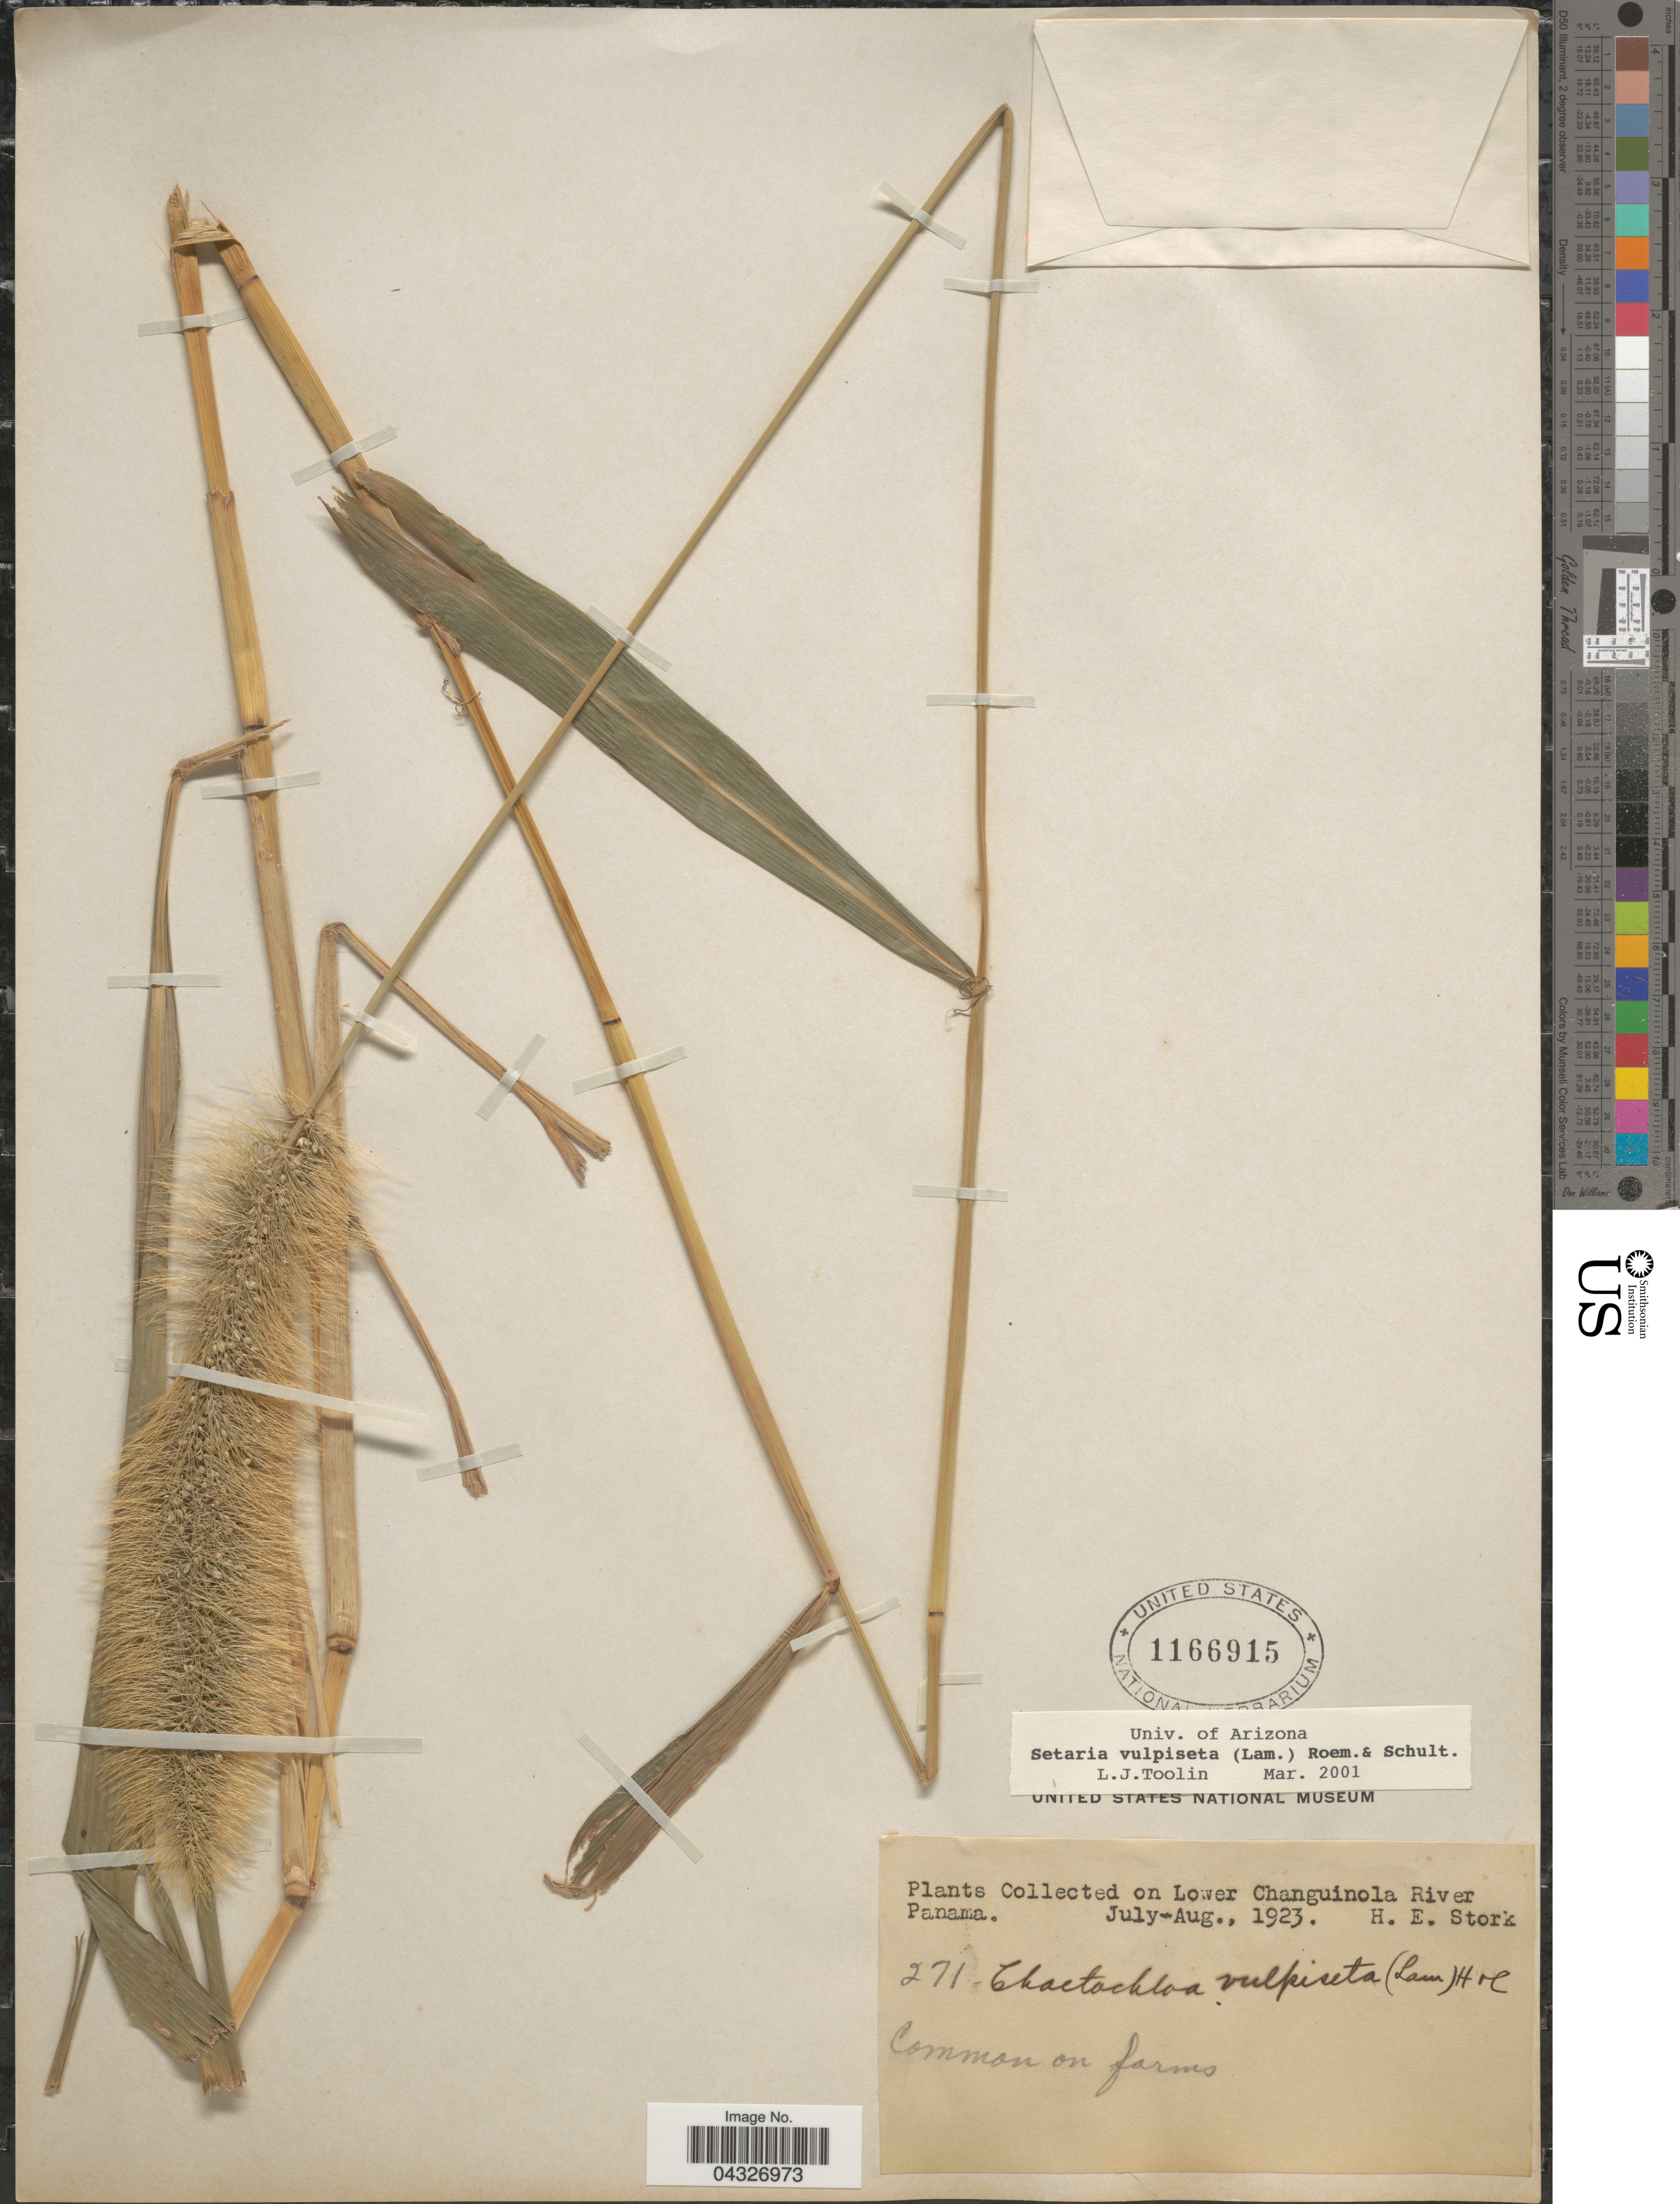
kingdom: Plantae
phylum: Tracheophyta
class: Liliopsida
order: Poales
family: Poaceae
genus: Setaria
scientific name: Setaria vulpiseta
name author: (Lam.) Roem. & Schult.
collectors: H. E. Stork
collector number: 271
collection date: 1923-07/1923-08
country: Panama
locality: On Lower Changuinola River.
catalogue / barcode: US 1166915